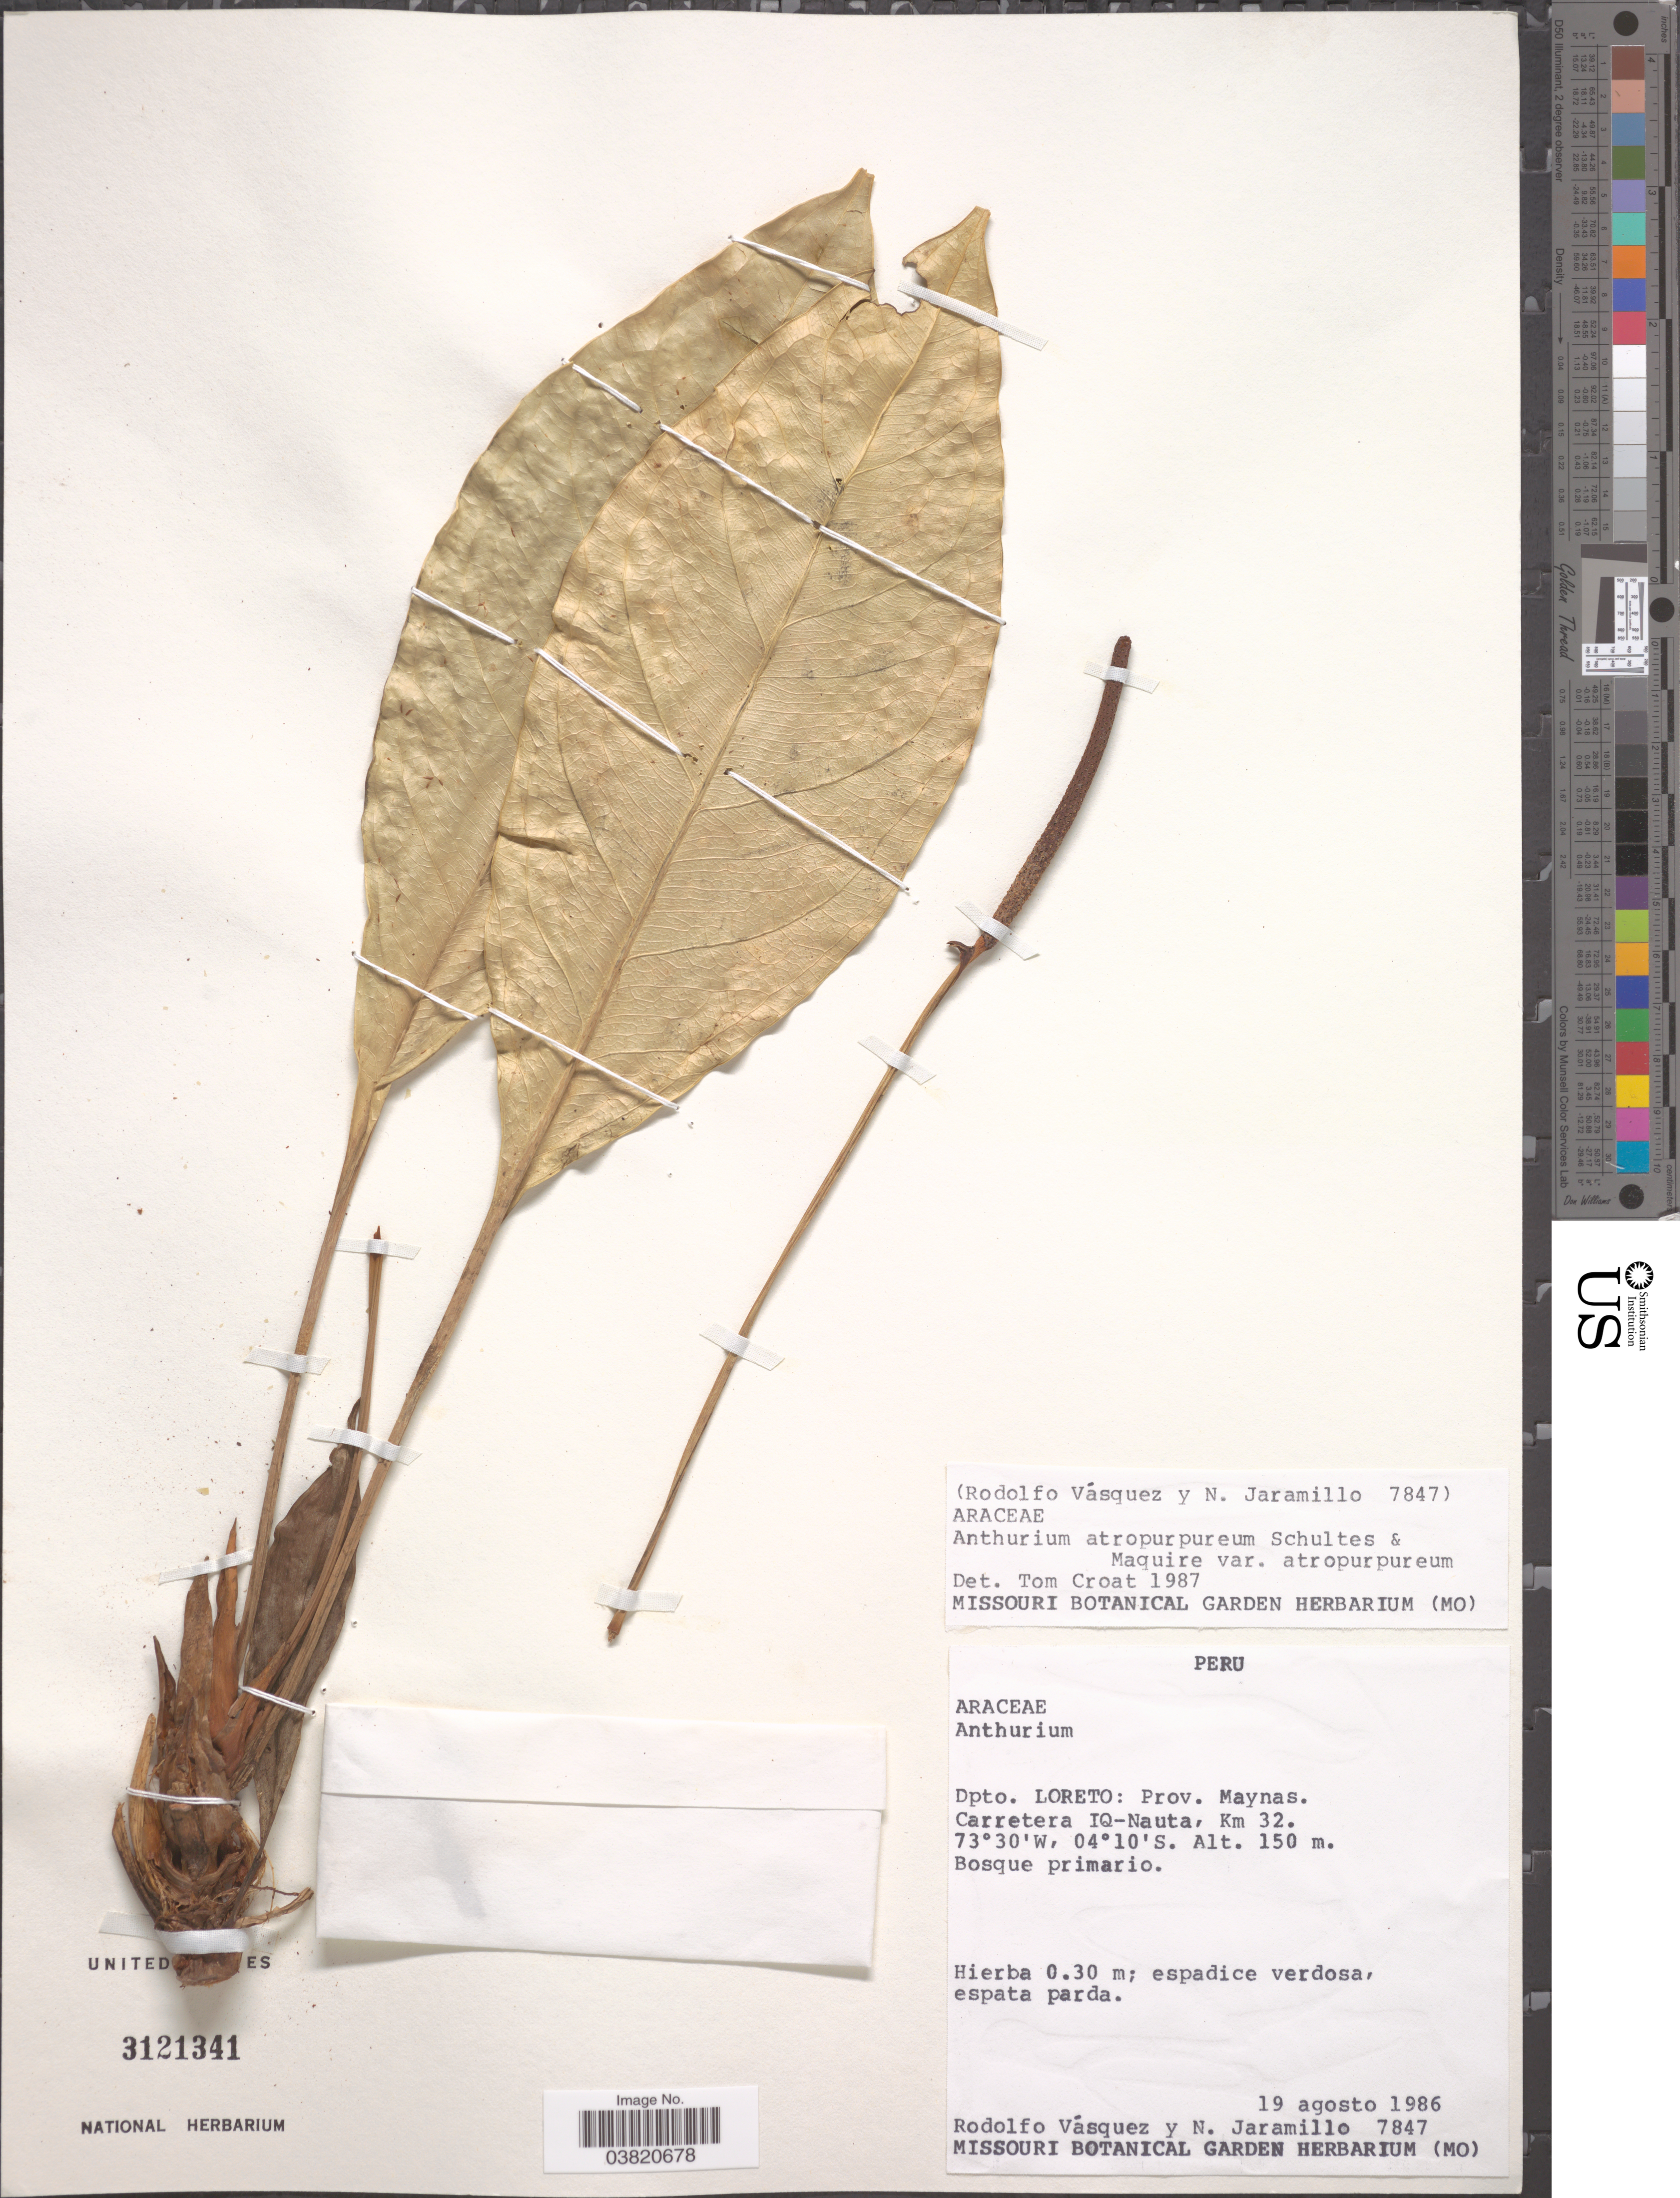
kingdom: Plantae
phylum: Tracheophyta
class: Liliopsida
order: Alismatales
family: Araceae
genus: Anthurium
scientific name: Anthurium atropurpureum var. atropurpureum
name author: R.E. Schult. & Maguire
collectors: R. Vásquez & N. Jaramillo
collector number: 7847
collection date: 1986-08-19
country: Peru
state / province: Loreto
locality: Dpto. Loreto: Prov. Maynas. Carretera IQ-Nauta, Km 32.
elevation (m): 150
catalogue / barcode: US 3121341